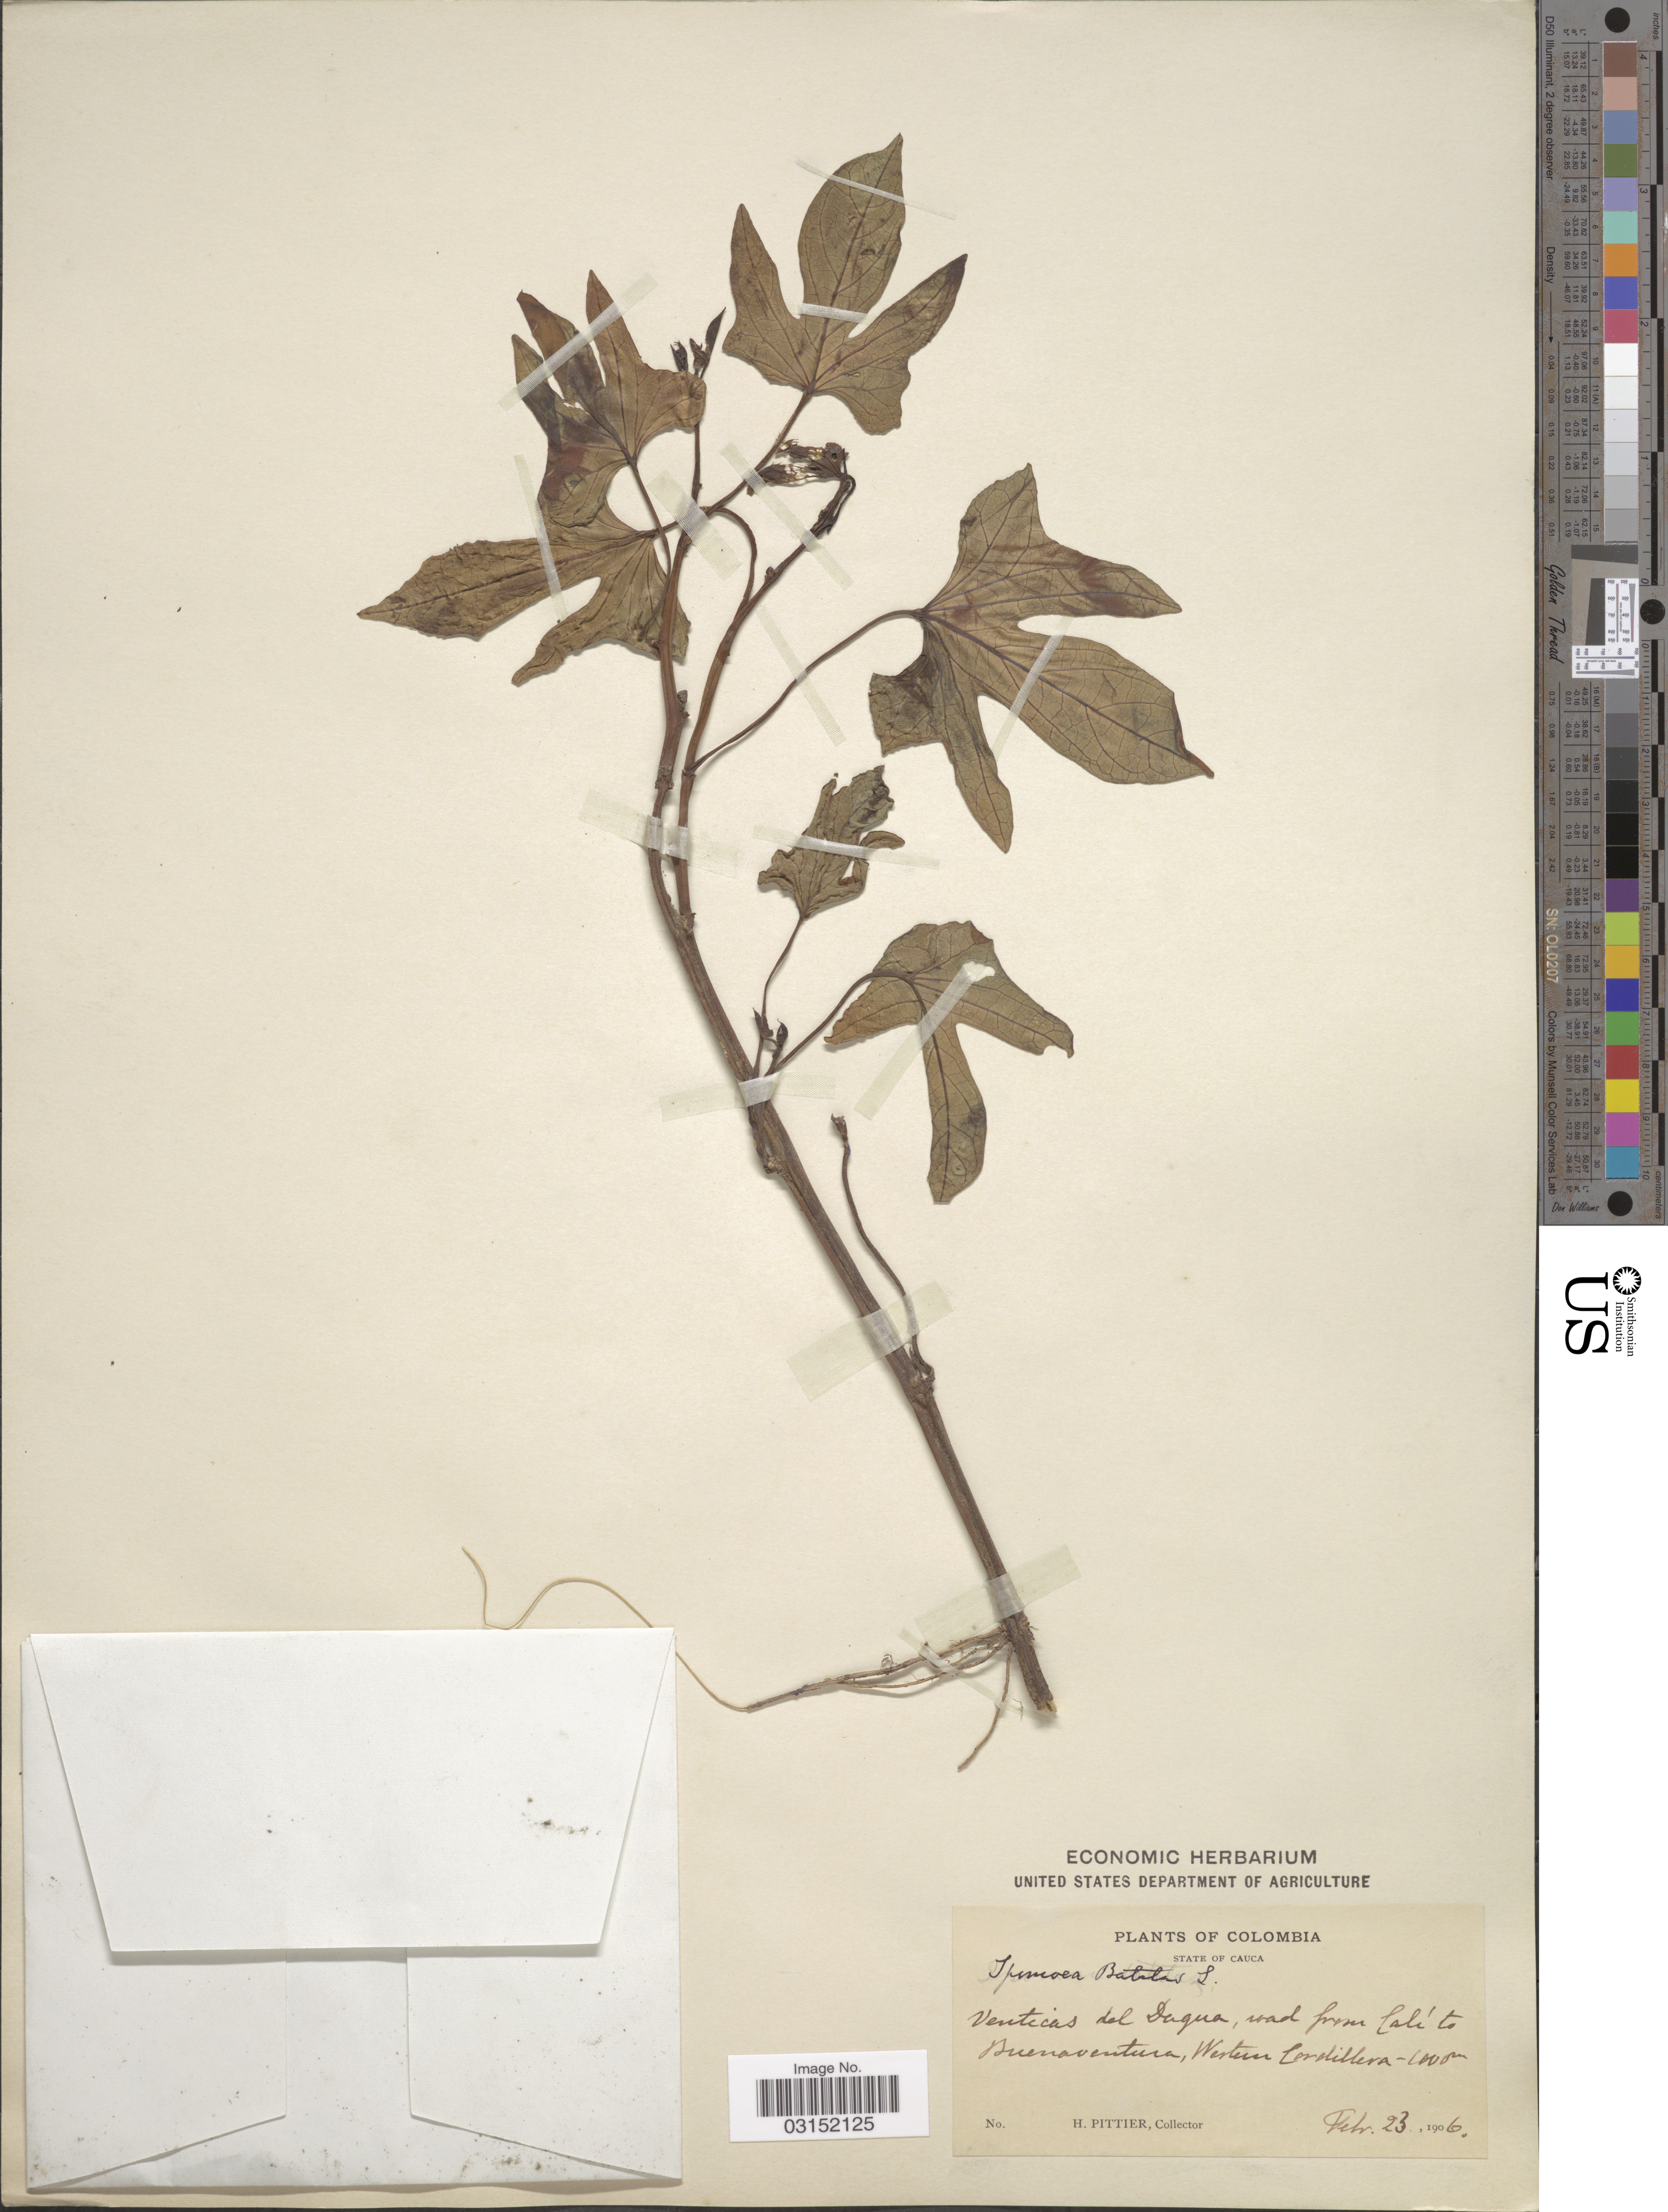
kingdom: Plantae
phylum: Tracheophyta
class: Magnoliopsida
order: Solanales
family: Convolvulaceae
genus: Ipomoea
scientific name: Ipomoea batatas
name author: (L.) Lam.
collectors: H. F. Pittier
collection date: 1906-02-23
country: Colombia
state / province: Cauca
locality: Venticas del Dagua, road from Calí to Buenaventura, Western Cordillera.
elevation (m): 1000